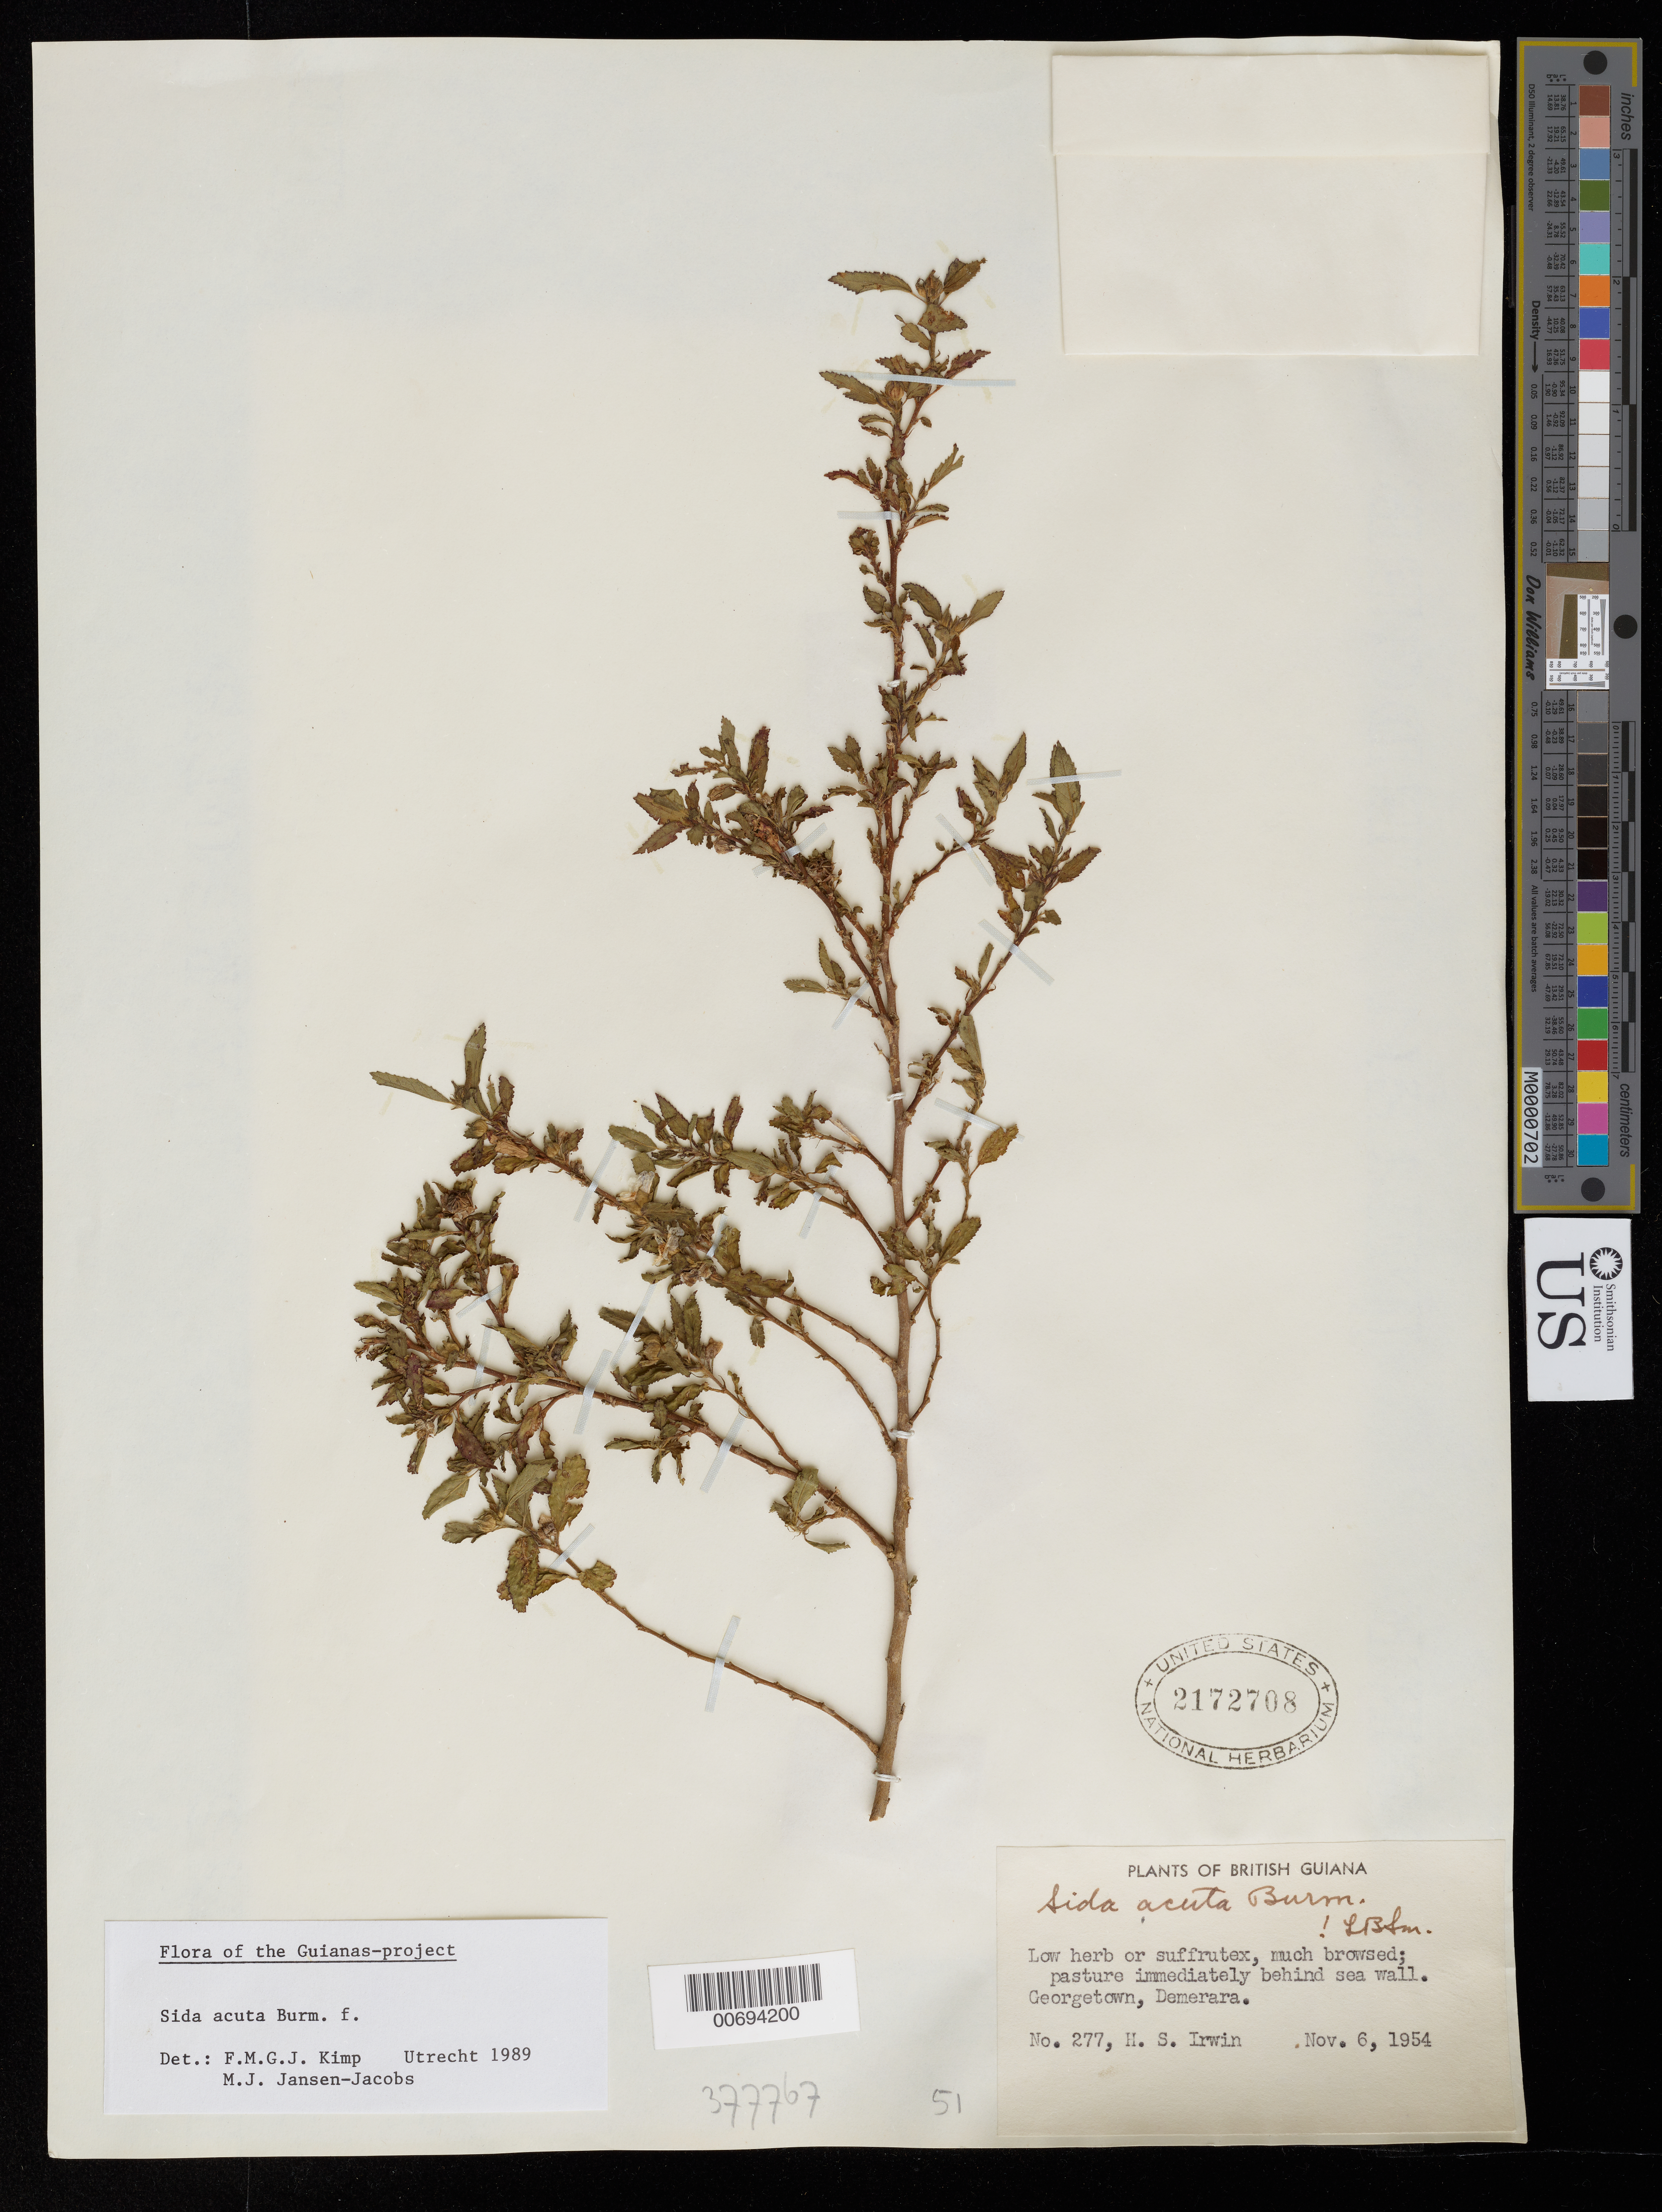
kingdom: Plantae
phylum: Tracheophyta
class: Magnoliopsida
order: Malvales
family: Malvaceae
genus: Sida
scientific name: Sida acuta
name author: Burm. f.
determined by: Kimp, F. M.; Jansen-Jacobs, M. J.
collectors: H. Irwin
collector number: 277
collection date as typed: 6-Nov-54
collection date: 1954-11-06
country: Guyana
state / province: Demerara-Mahaica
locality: Georgetown, Demarara behind sea wall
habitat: Pasture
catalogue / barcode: US 2172708